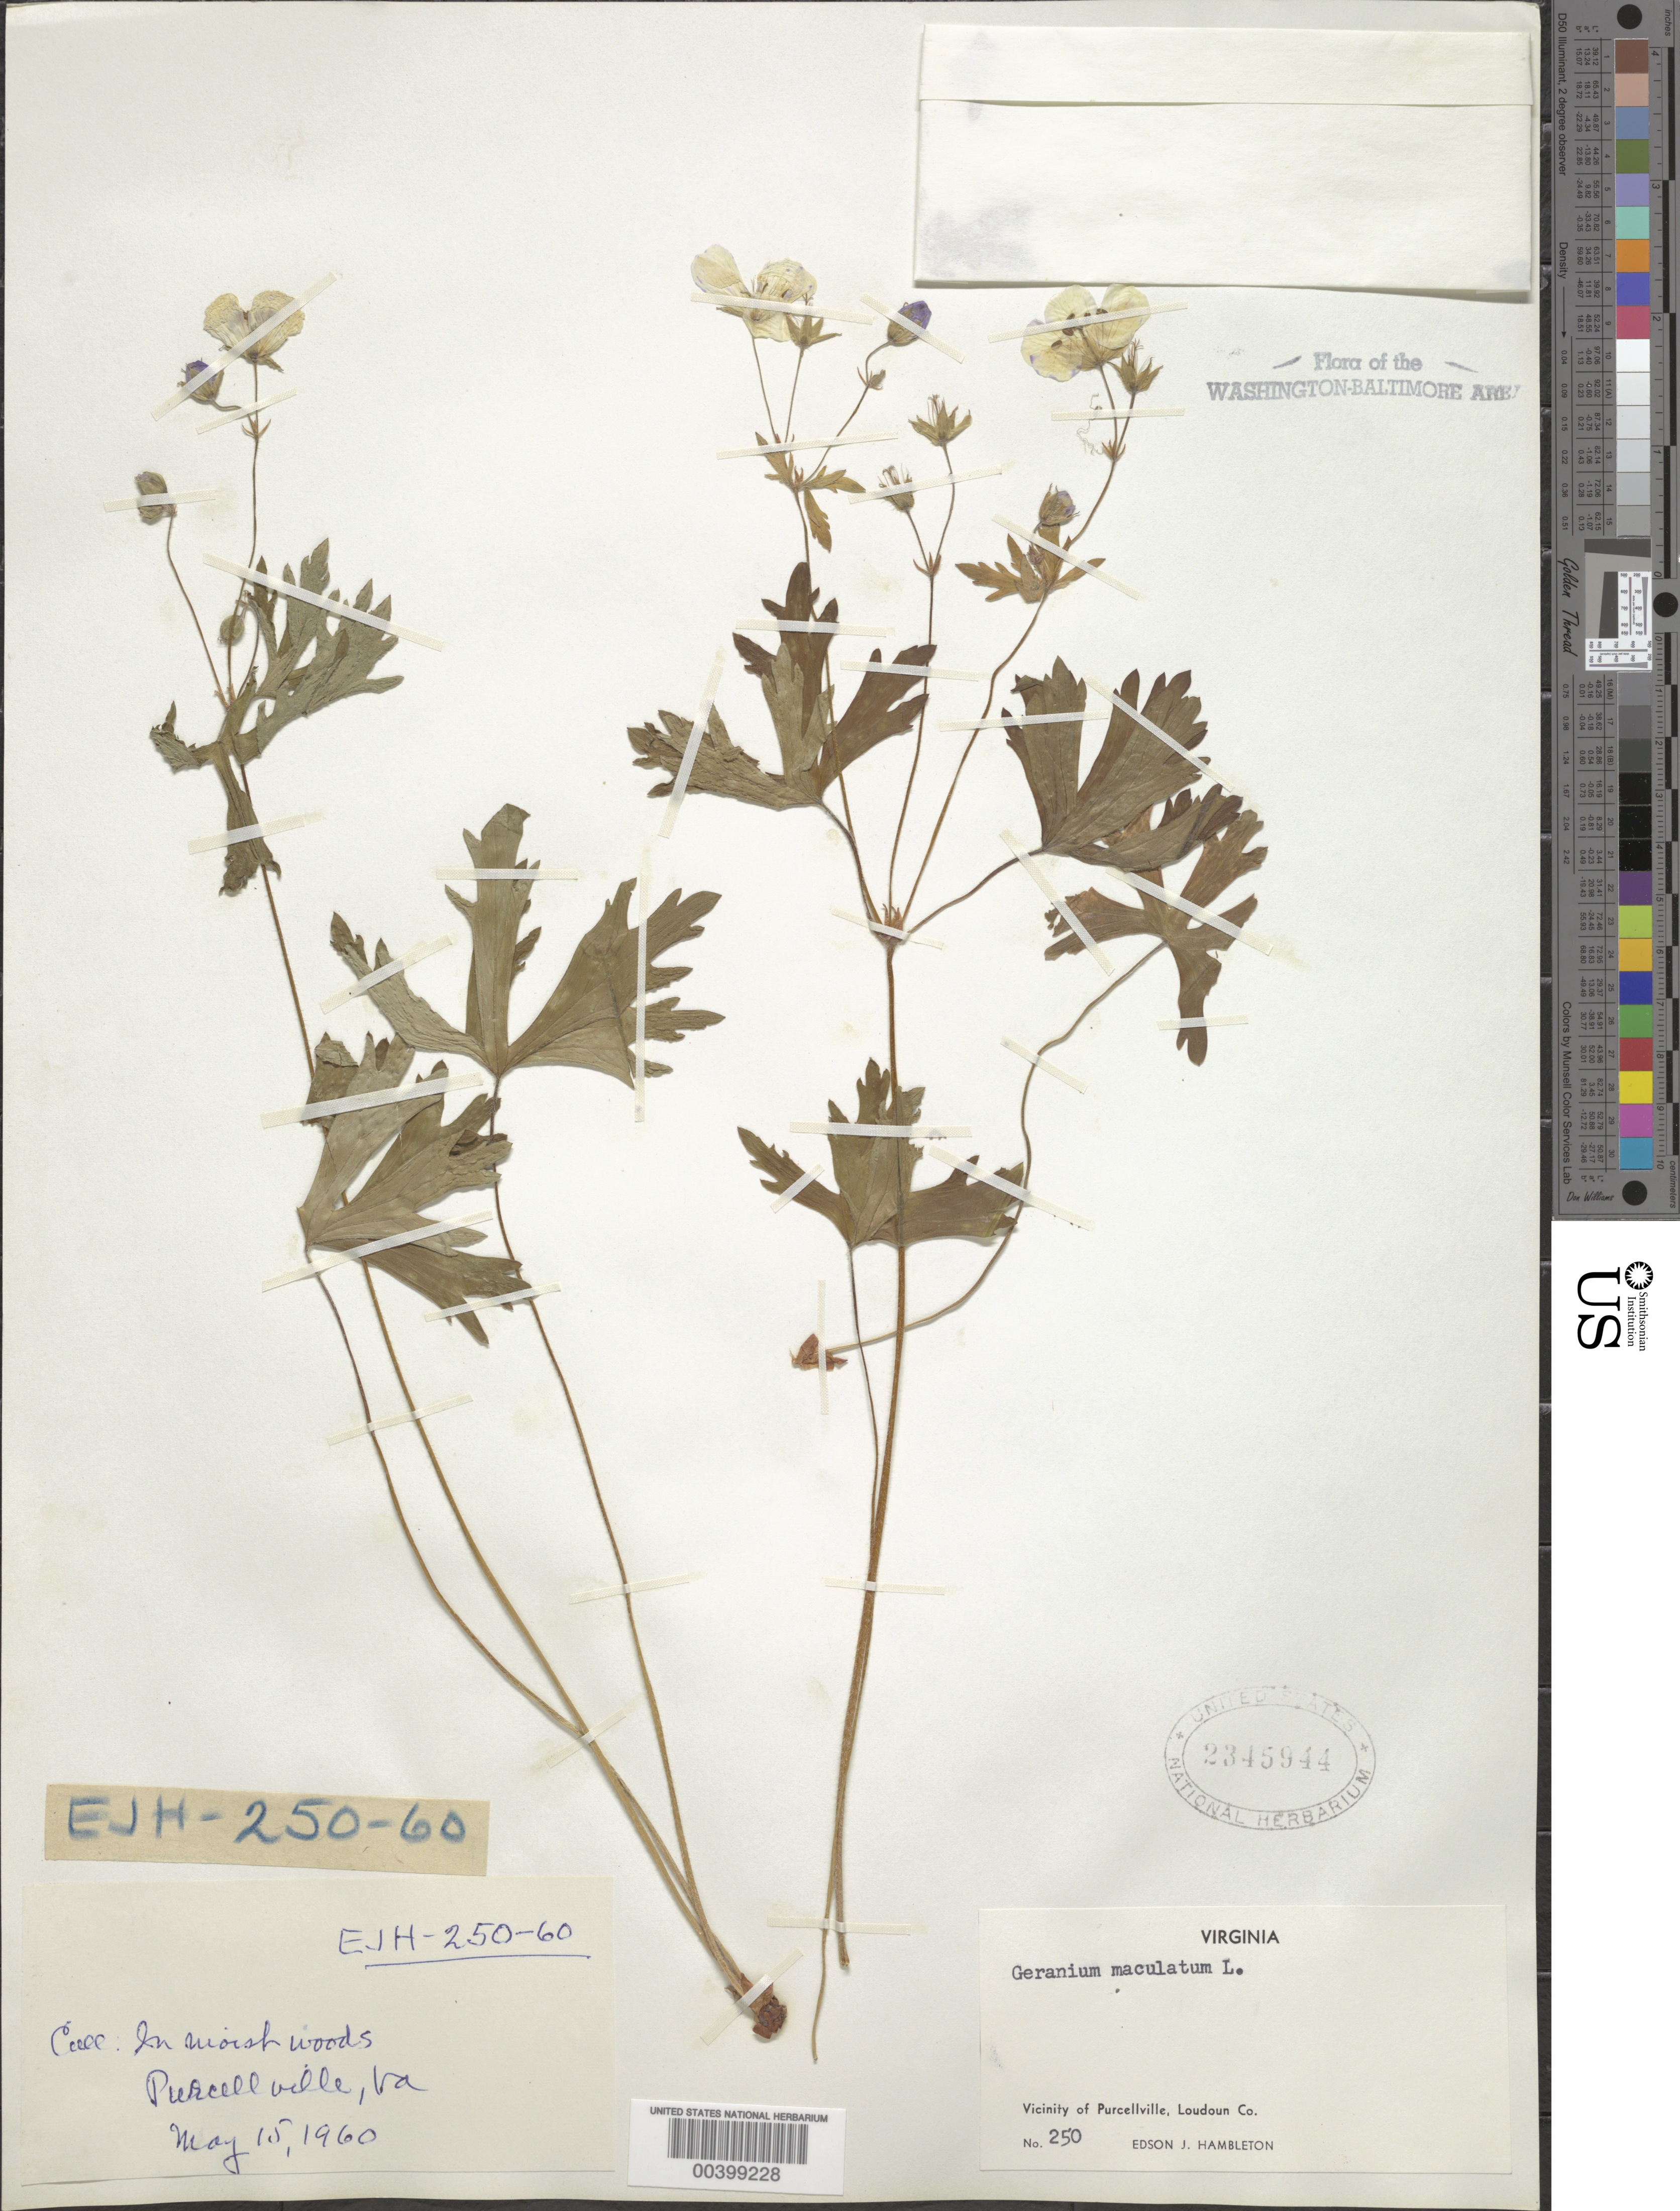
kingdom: Plantae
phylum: Tracheophyta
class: Magnoliopsida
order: Geraniales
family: Geraniaceae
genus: Geranium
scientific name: Geranium maculatum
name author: L.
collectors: E. Hambleton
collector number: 250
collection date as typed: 15 May 1960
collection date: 1960-05-15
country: United States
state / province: Virginia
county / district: Loudoun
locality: Purcellville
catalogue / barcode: US 2345944